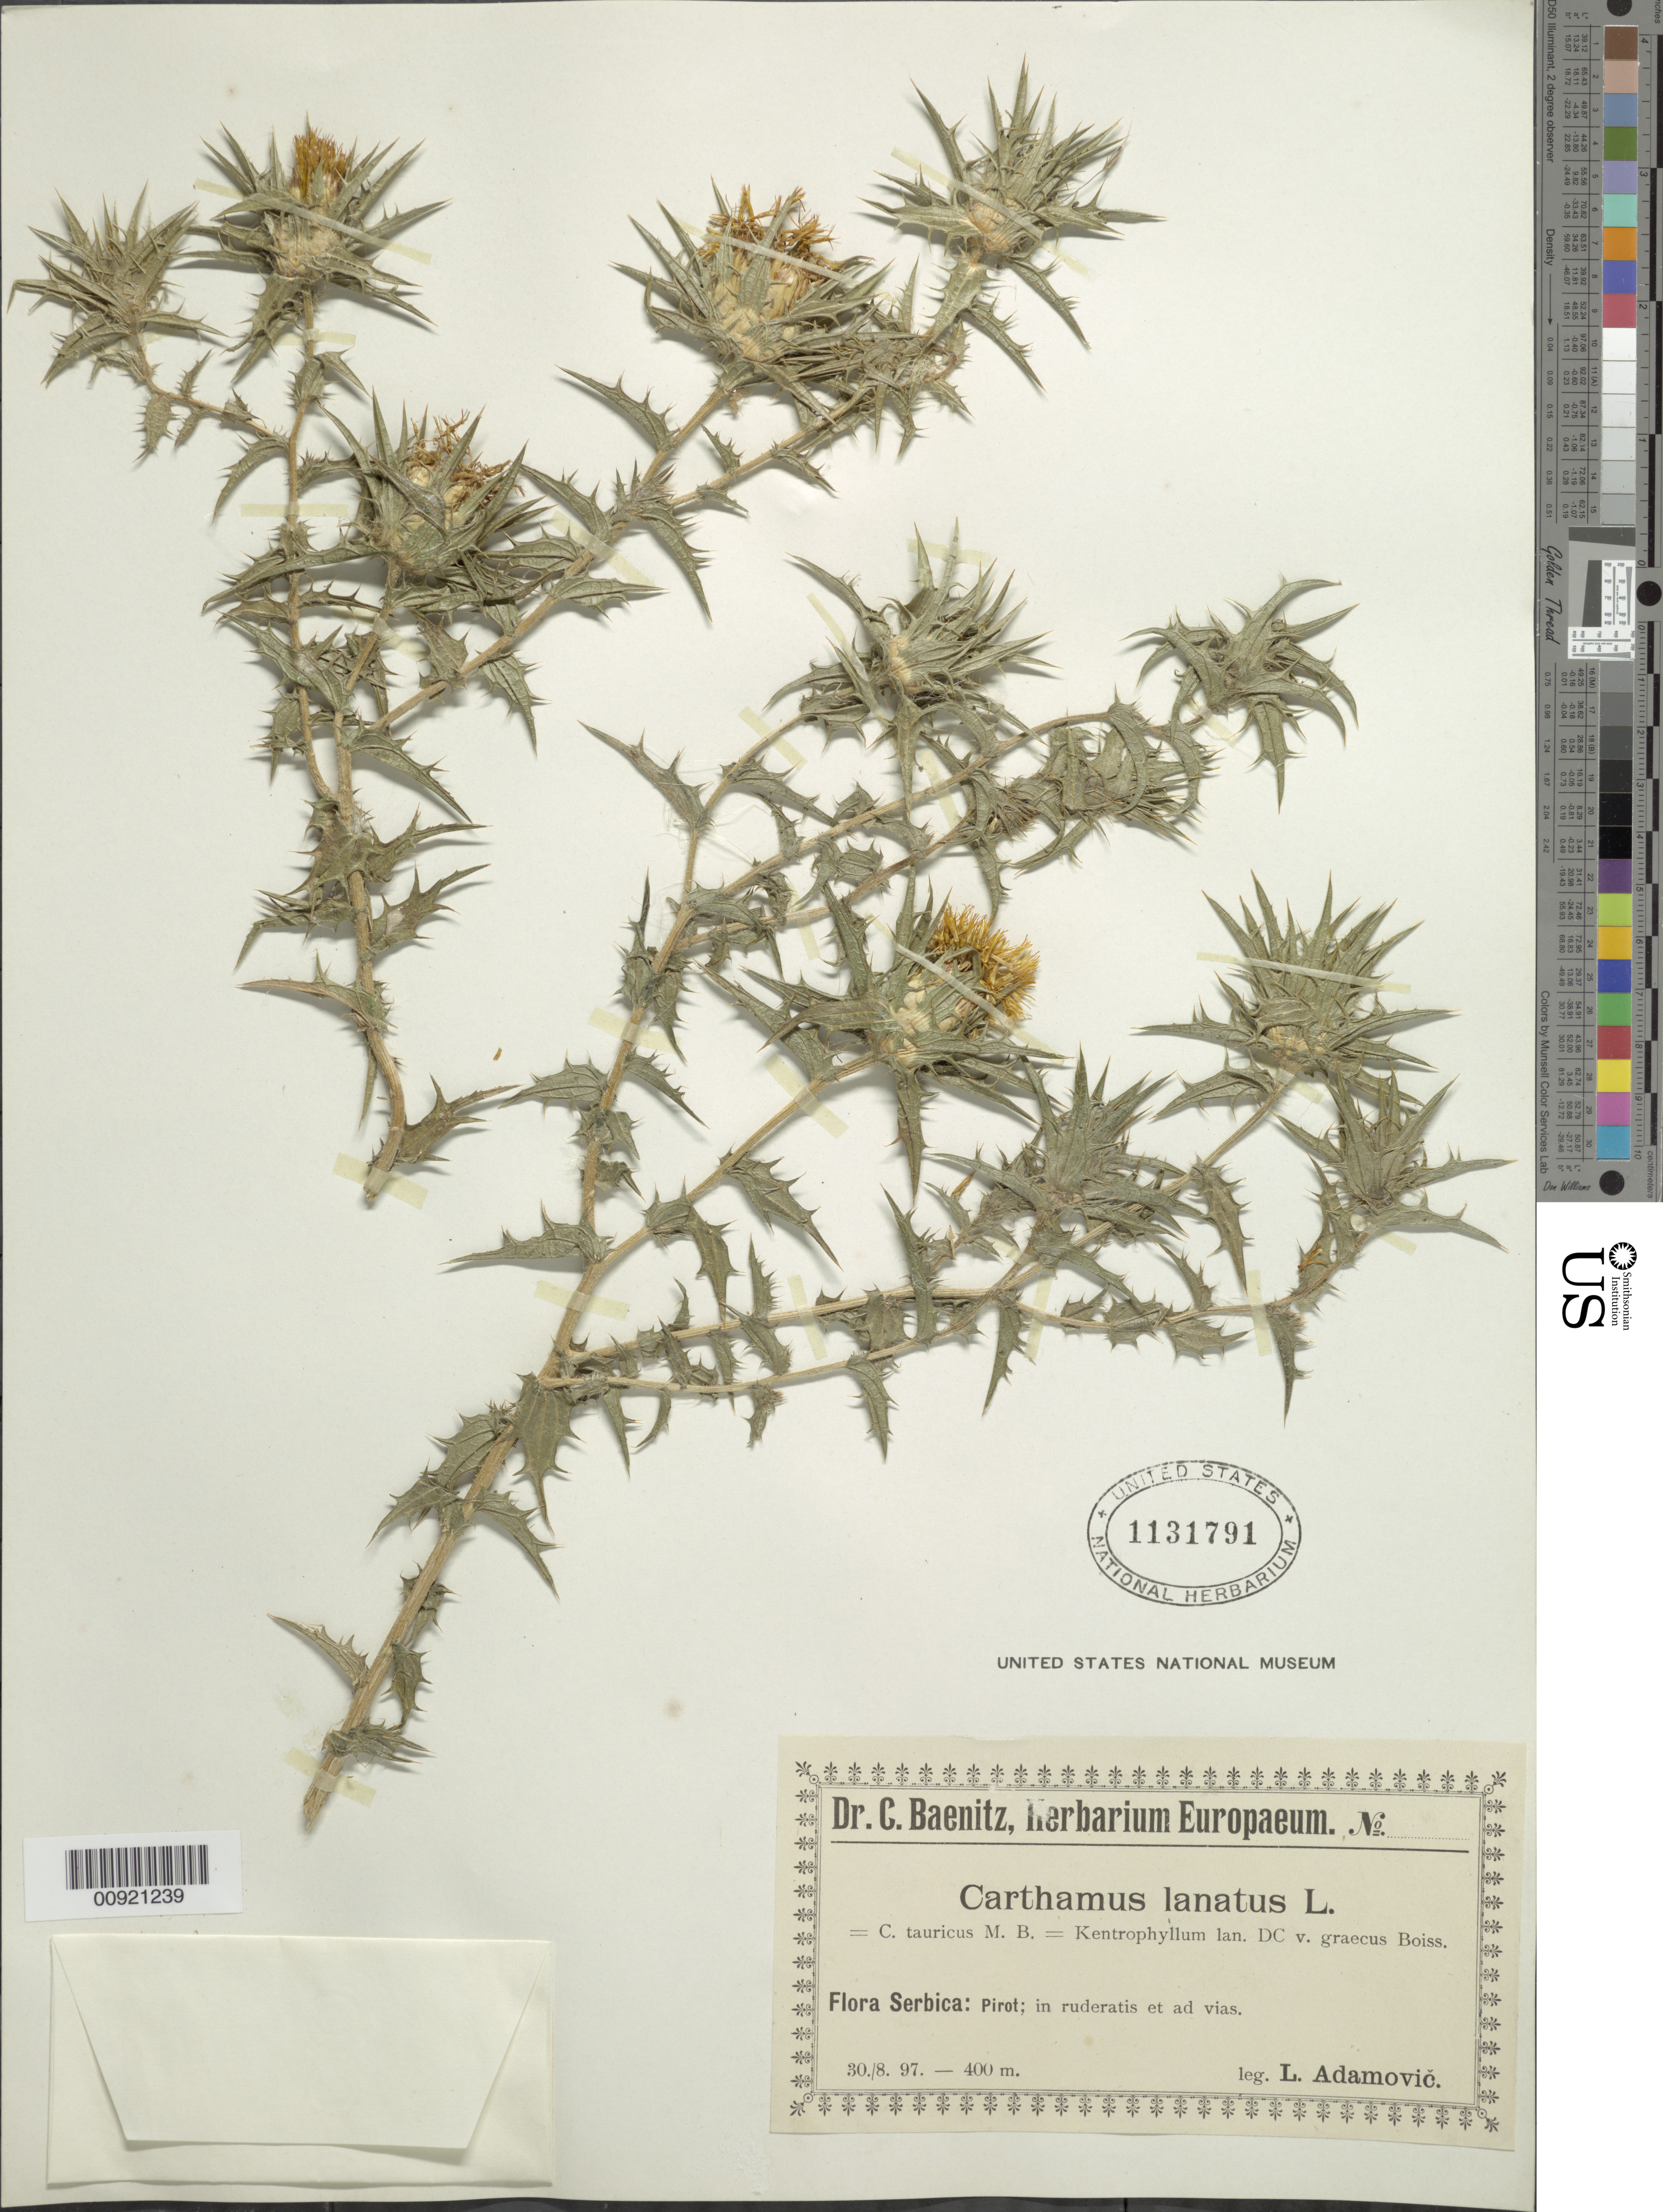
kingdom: Plantae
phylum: Tracheophyta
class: Magnoliopsida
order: Asterales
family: Asteraceae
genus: Carthamus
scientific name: Carthamus lanatus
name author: L.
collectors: L. Adamović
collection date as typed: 30 Aug 1897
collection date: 1897-08-30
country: Serbia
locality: Flora Serbica: Pirot; in ruderatis et ad vias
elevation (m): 400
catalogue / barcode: US 1131791